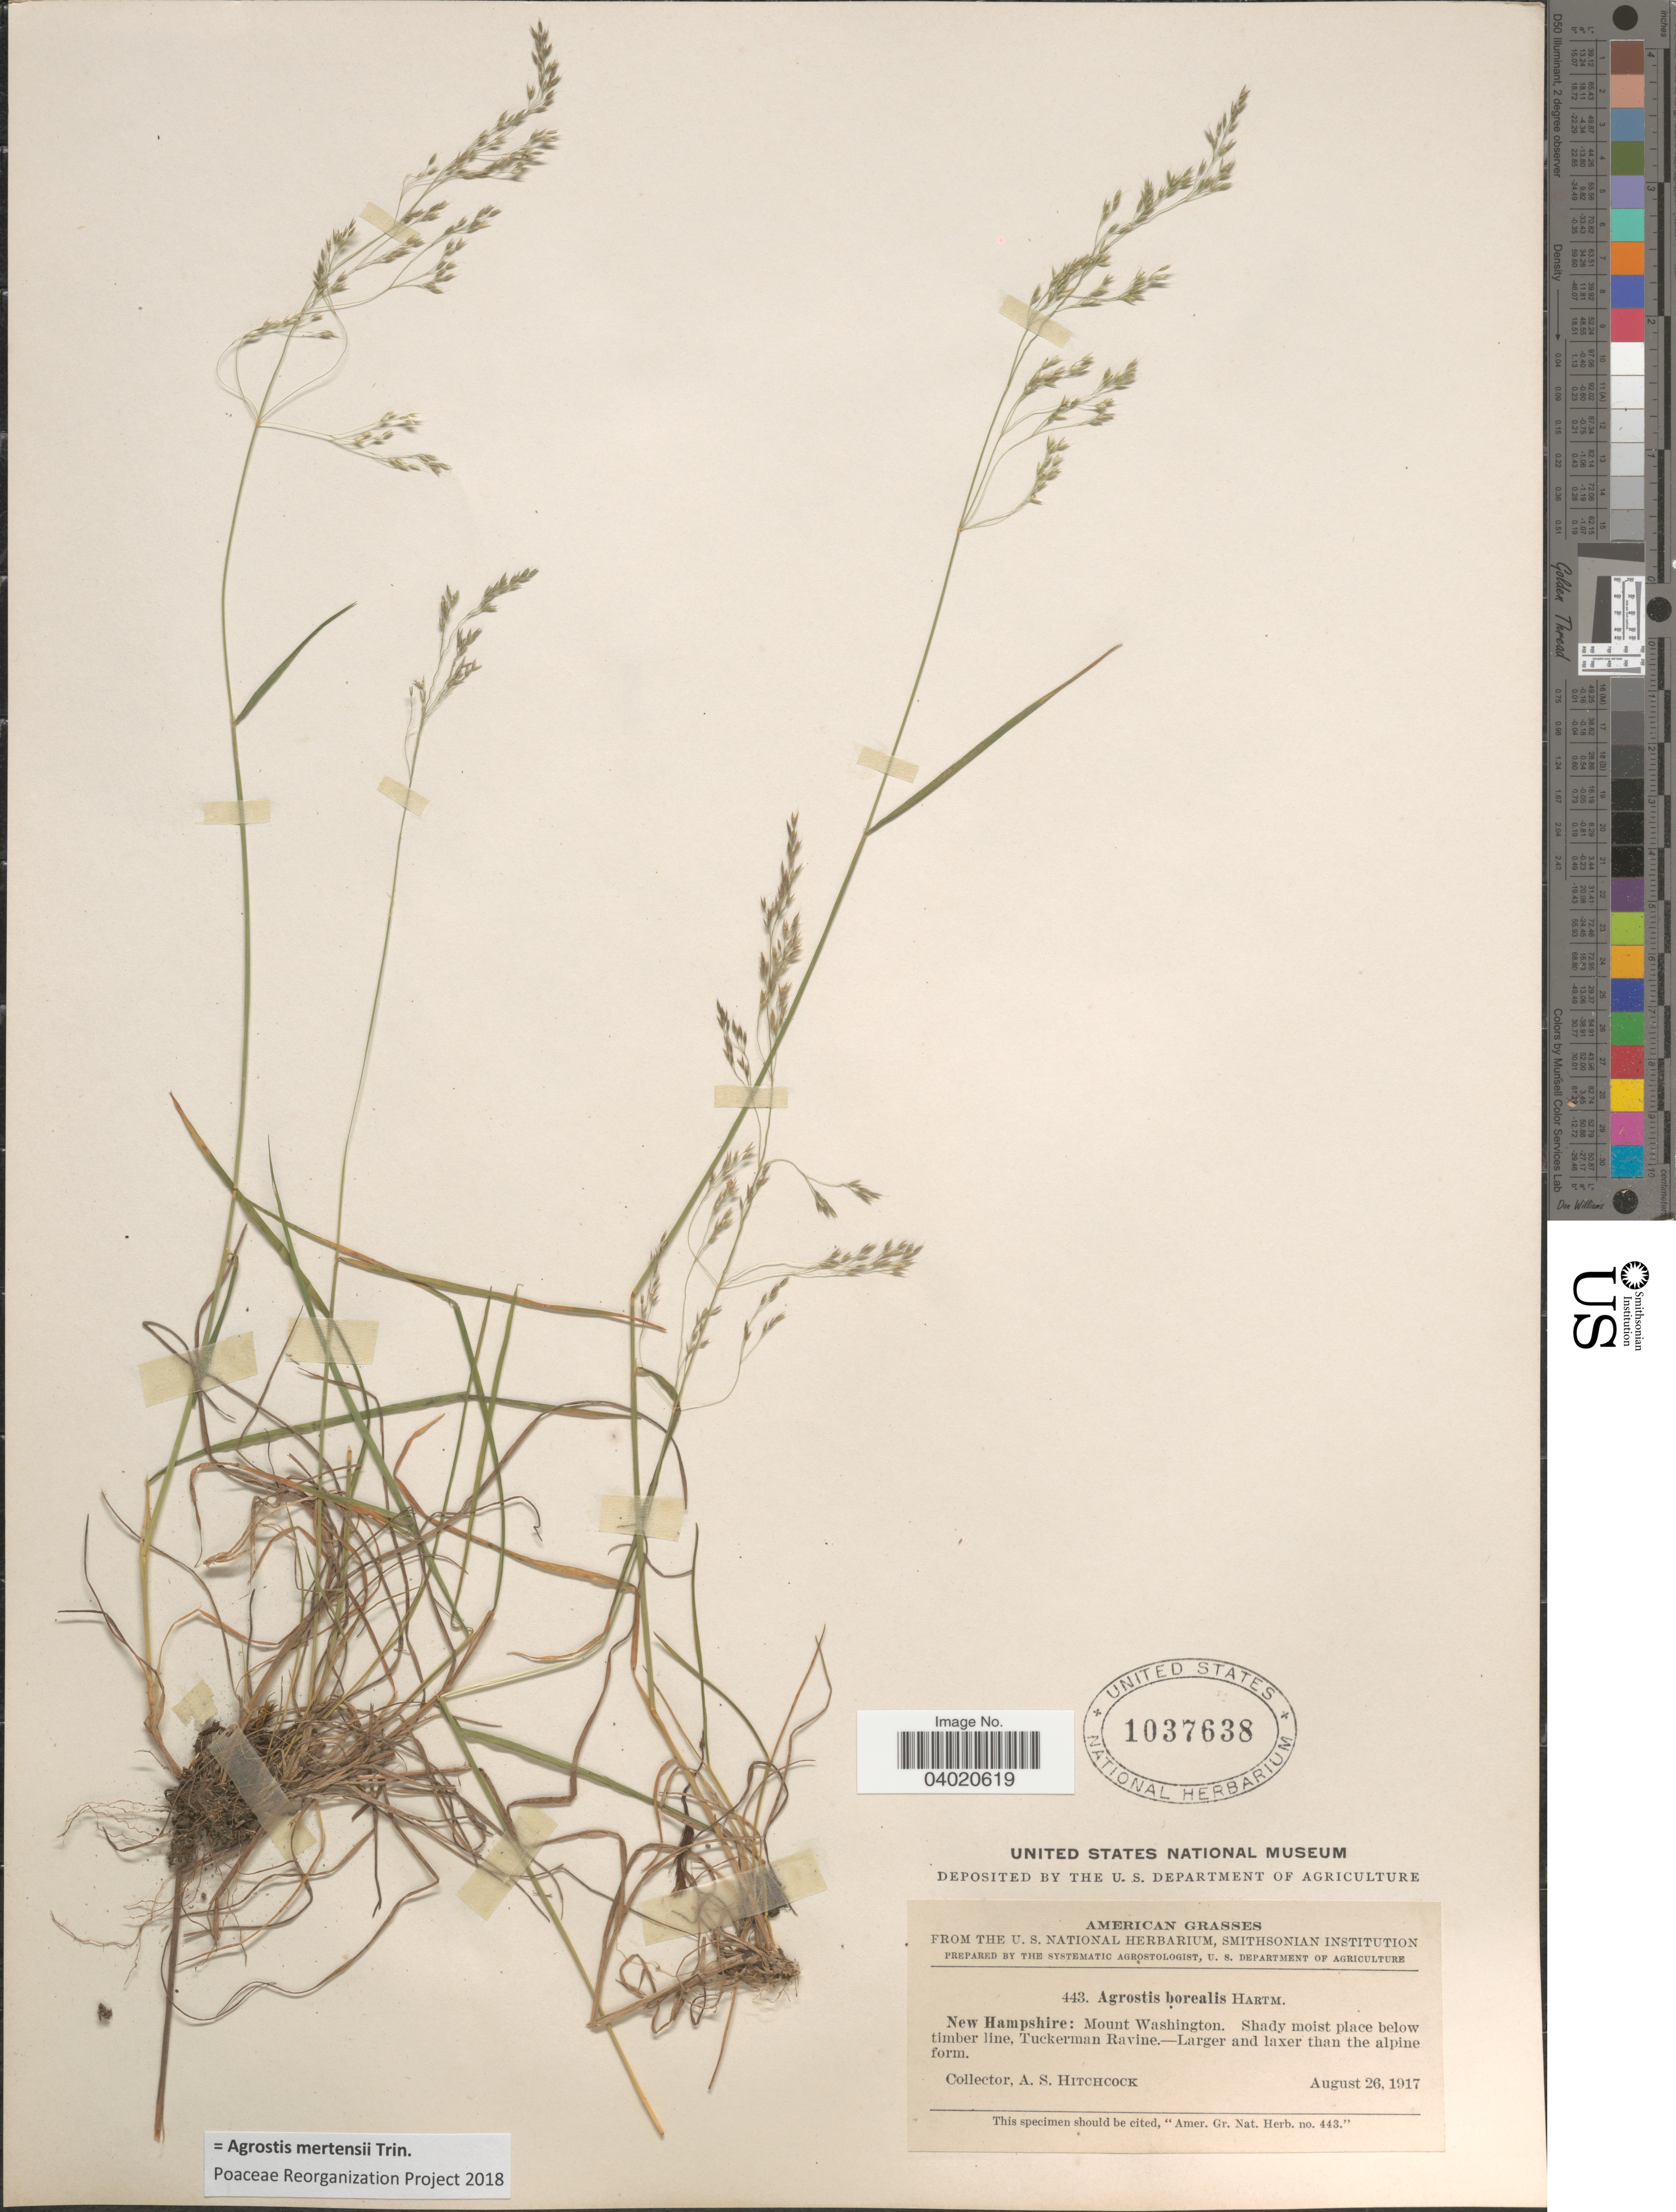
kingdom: Plantae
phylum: Tracheophyta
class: Liliopsida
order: Poales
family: Poaceae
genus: Agrostis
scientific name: Agrostis mertensii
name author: Trin.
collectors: A. S. Hitchcock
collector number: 443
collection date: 1917-08-26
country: United States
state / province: New Hampshire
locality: Mount Washington. Shady moist place below timber line, Tuckerman Ravine.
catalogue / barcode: US 1037638